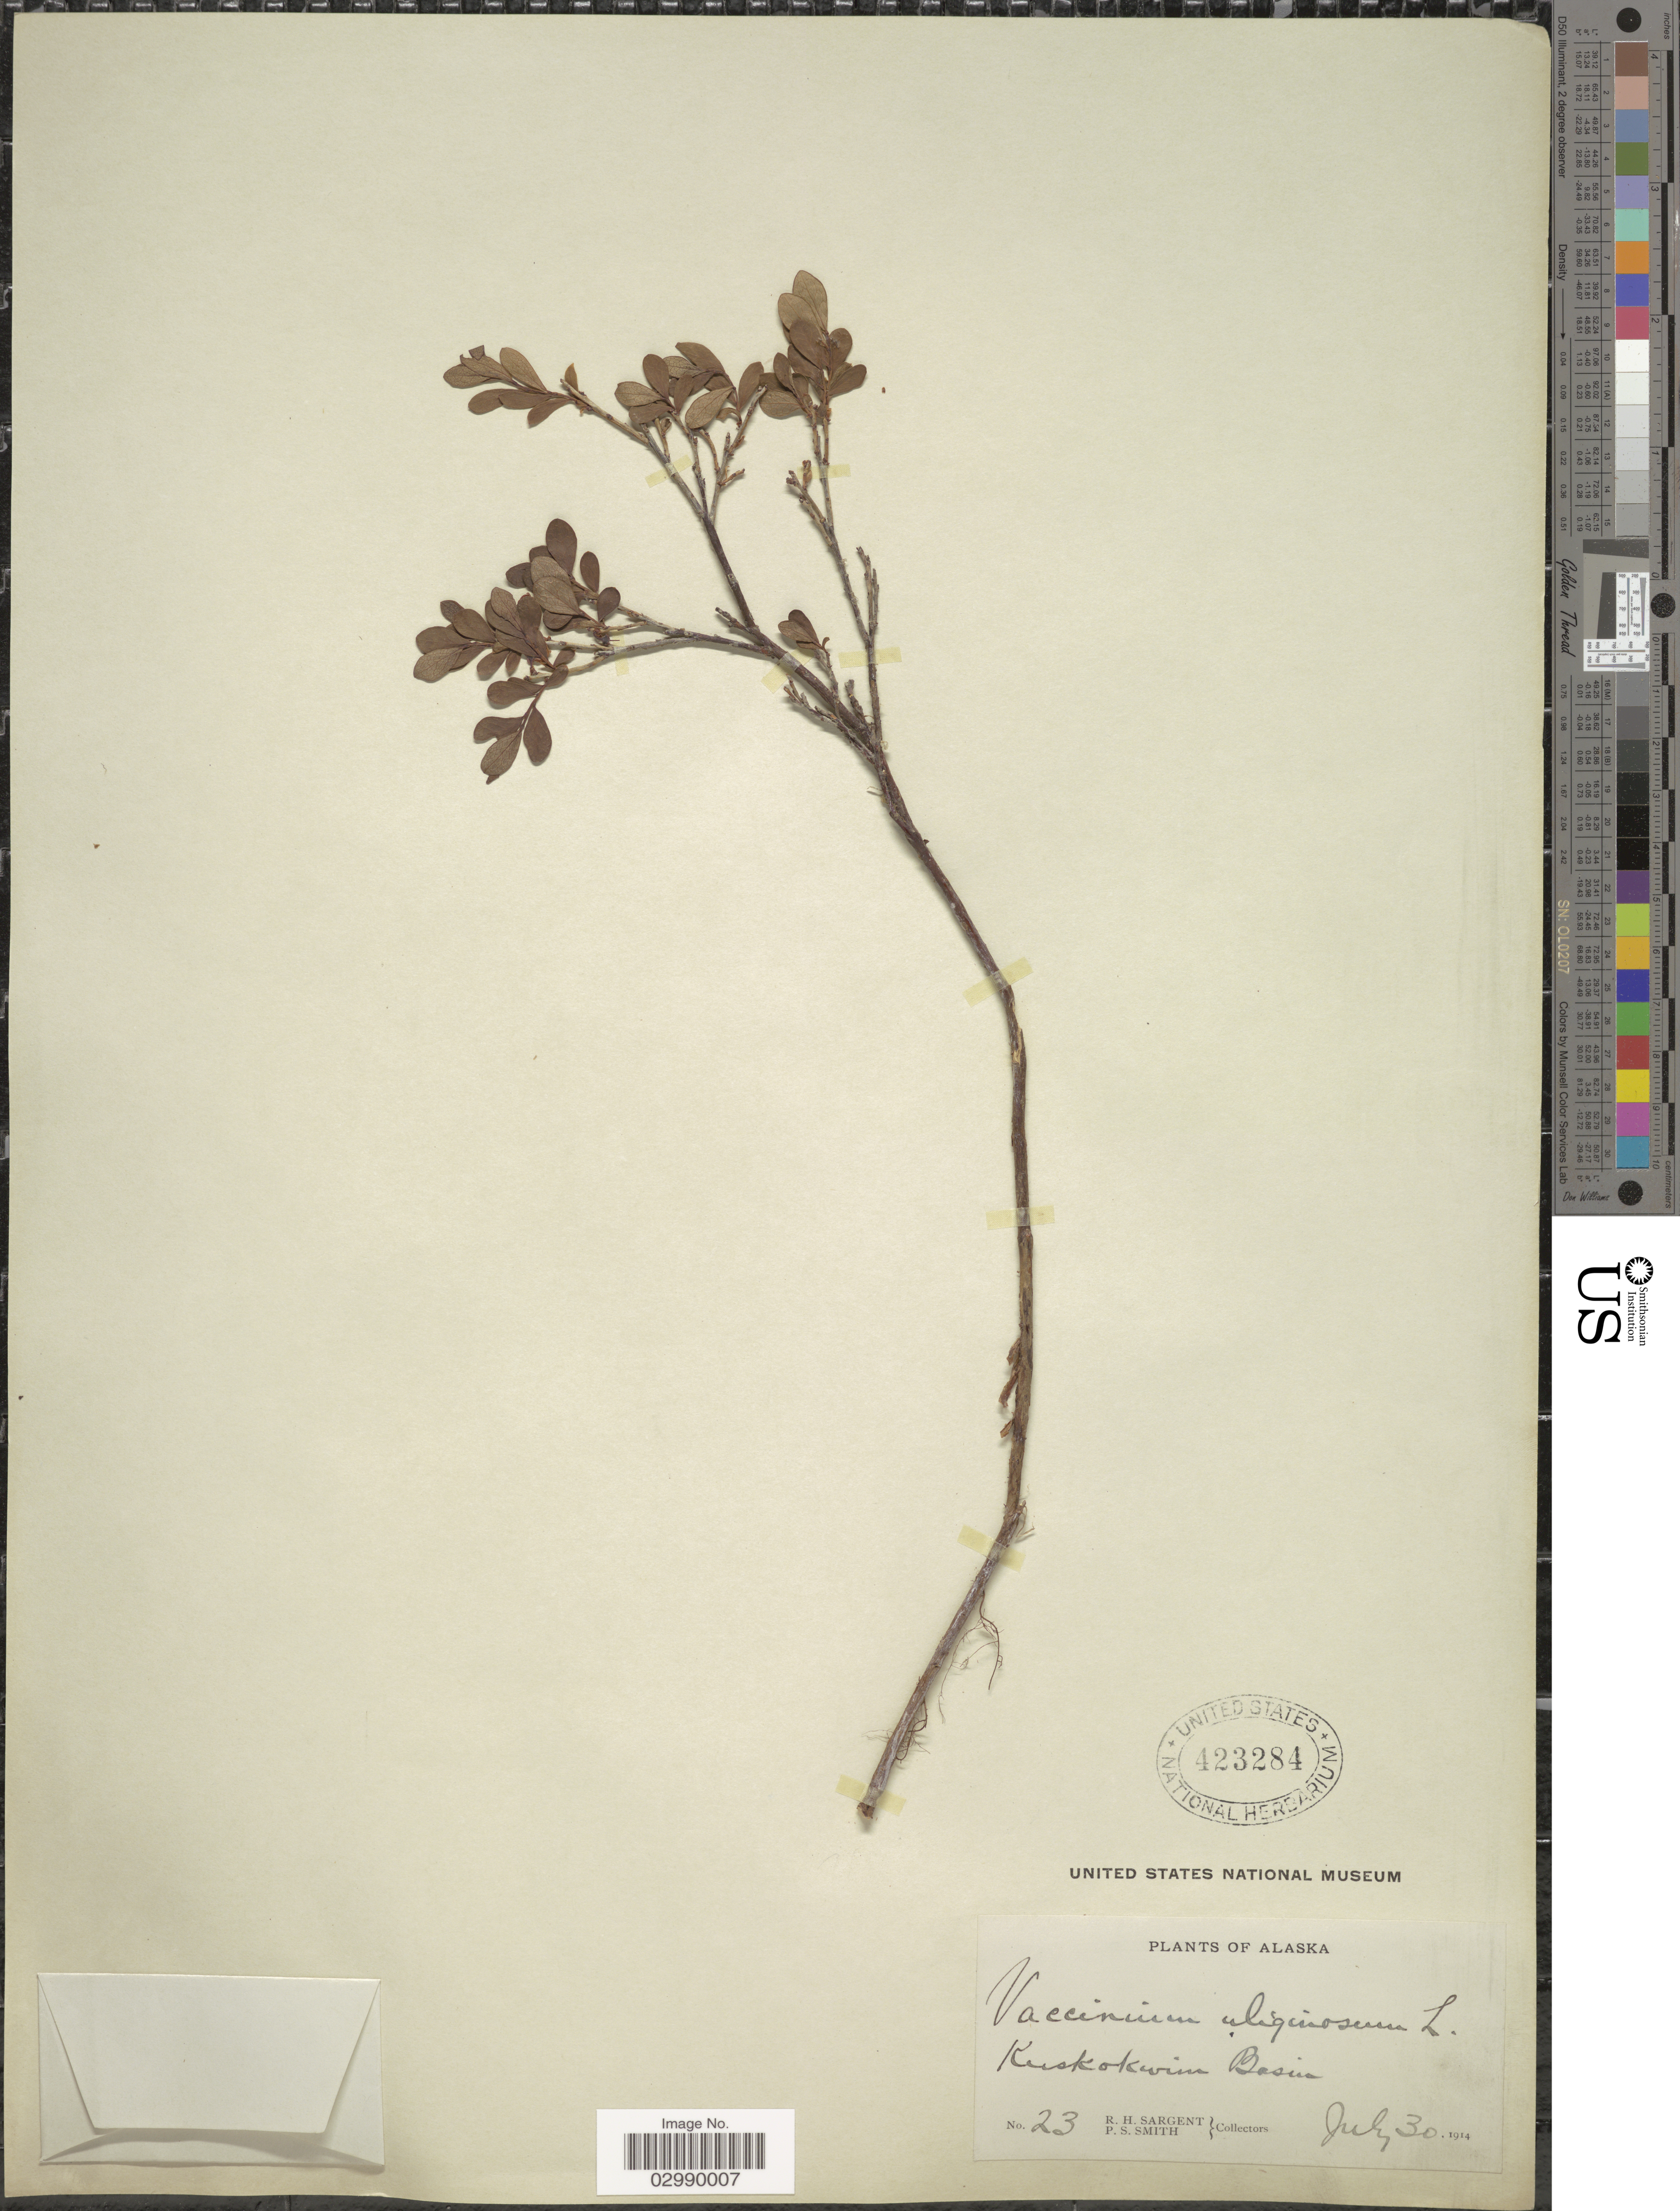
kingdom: Plantae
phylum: Tracheophyta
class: Magnoliopsida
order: Ericales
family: Ericaceae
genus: Vaccinium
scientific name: Vaccinium uliginosum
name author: L.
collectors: R. Sargent & P. Smith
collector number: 23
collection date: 1914-07-30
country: United States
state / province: Alaska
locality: Kuskokwim Basin.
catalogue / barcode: US 423284